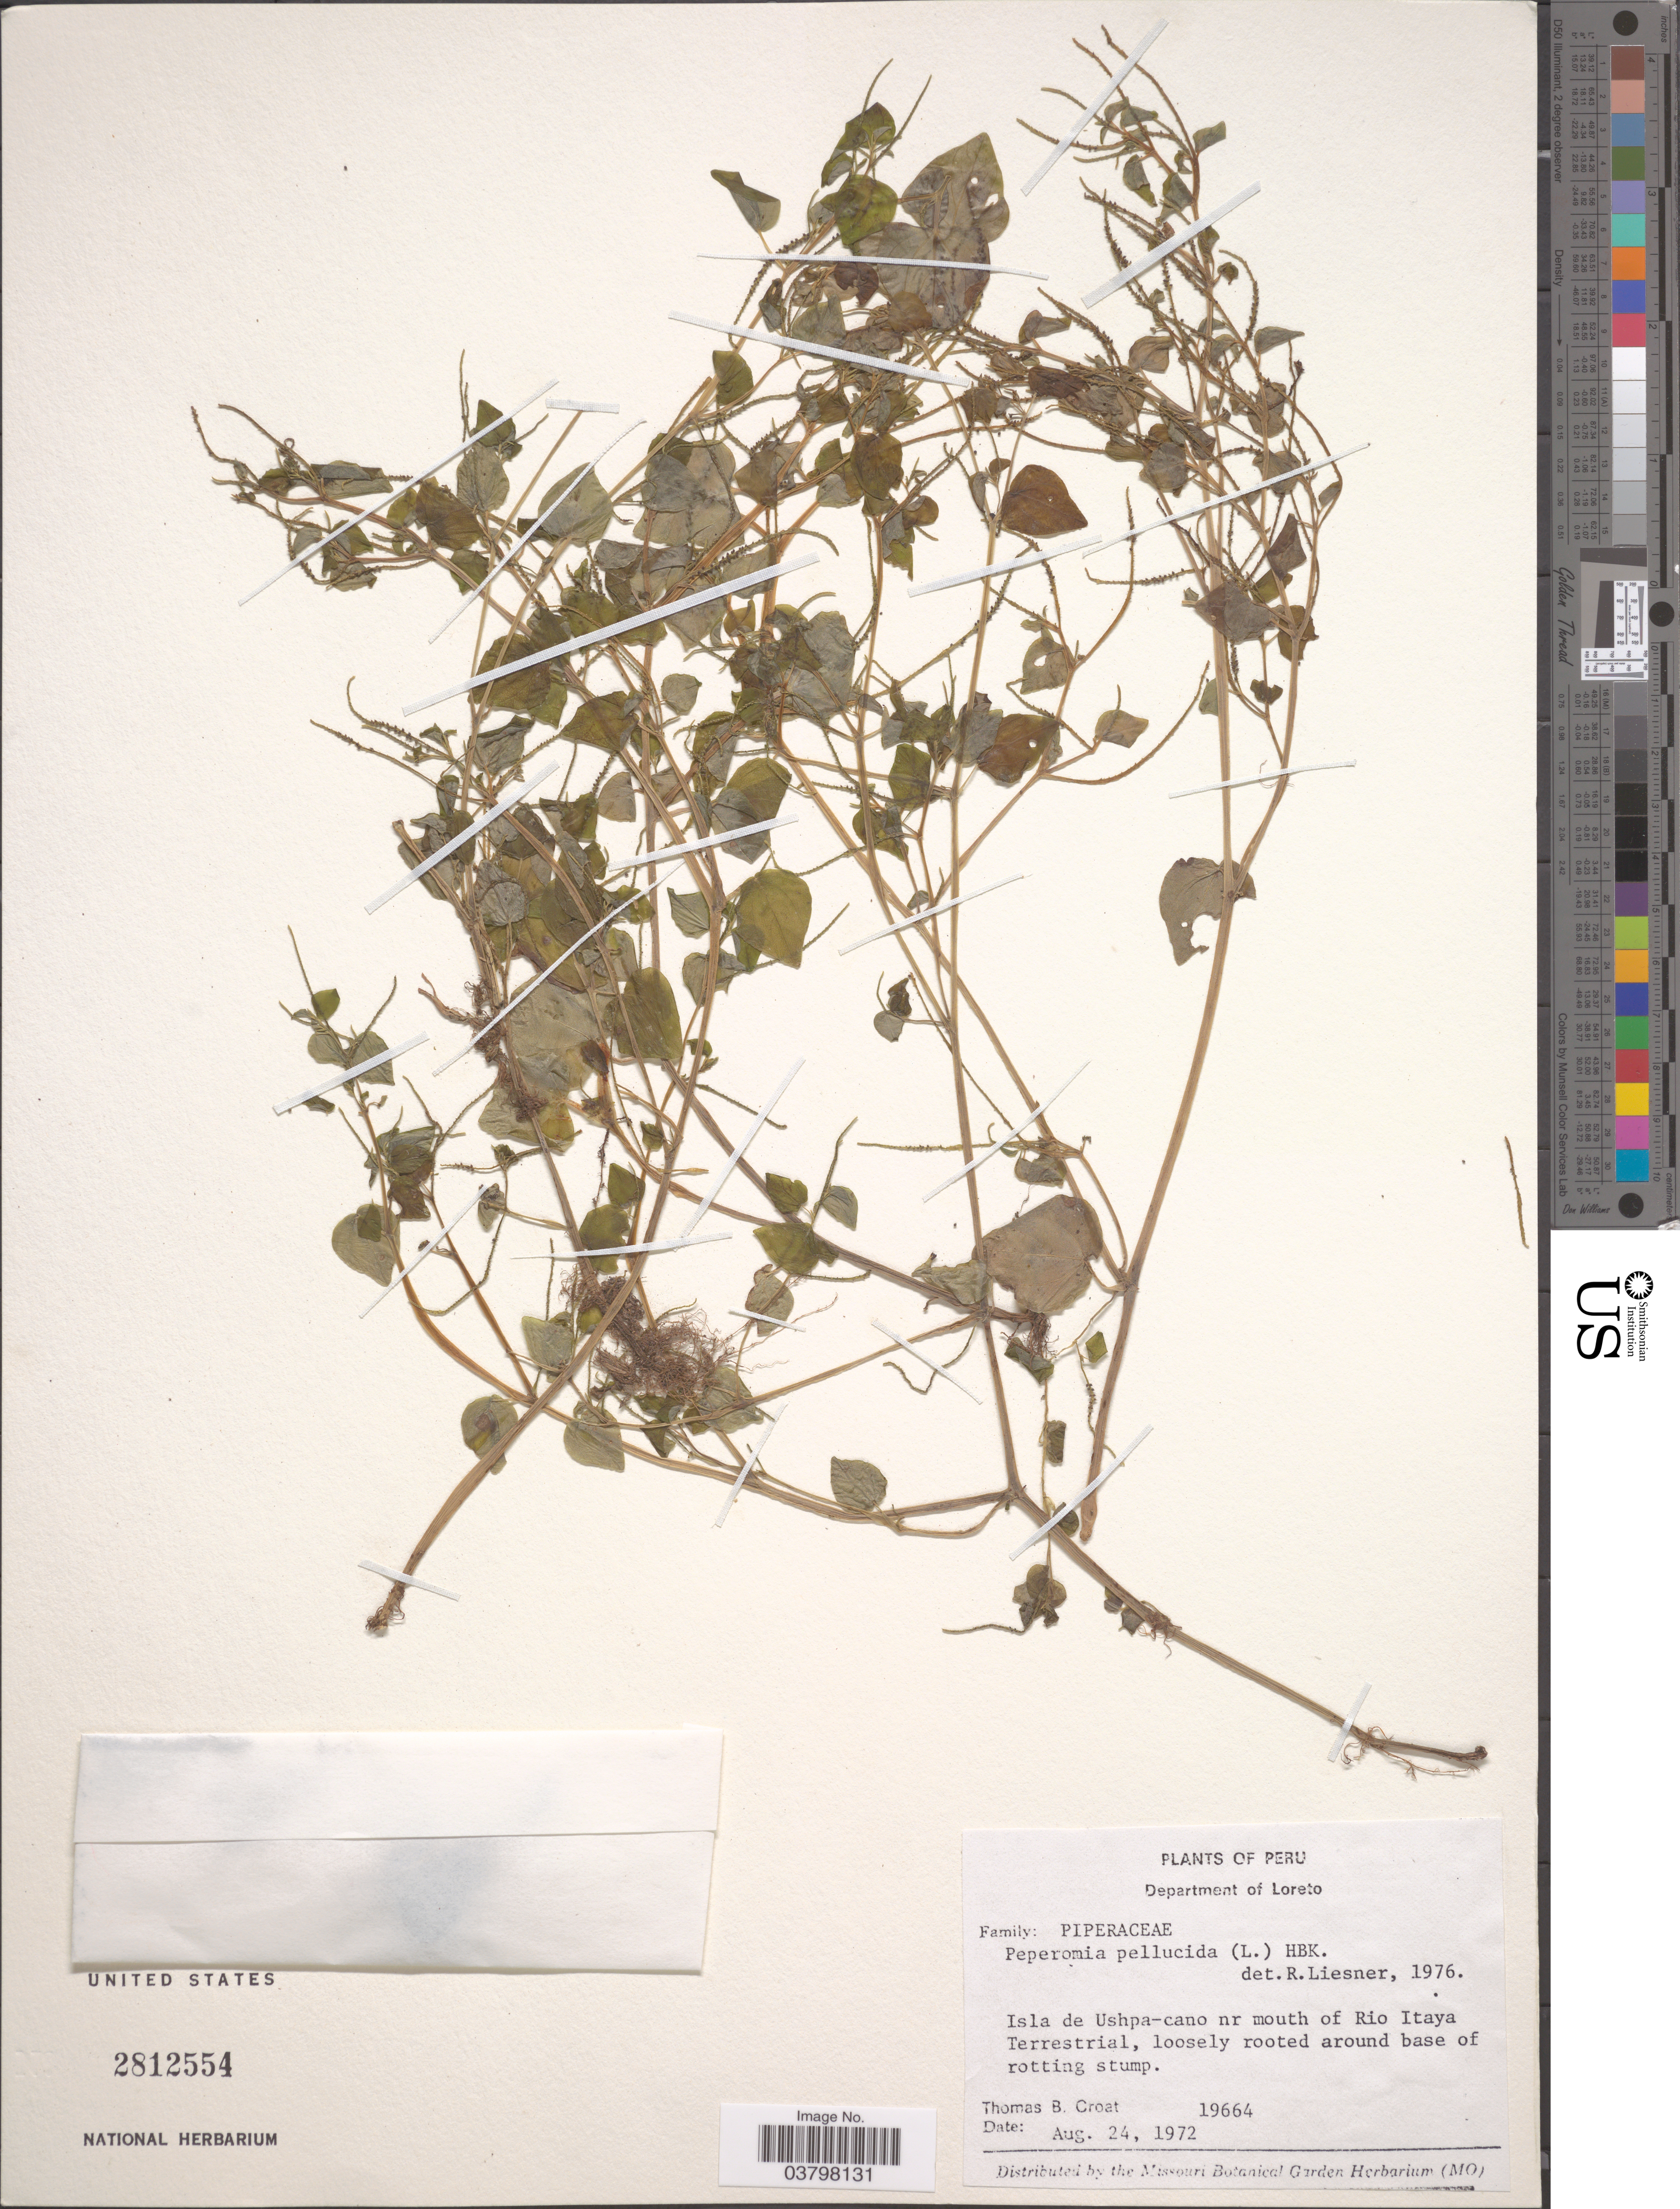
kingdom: Plantae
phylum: Tracheophyta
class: Magnoliopsida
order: Piperales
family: Piperaceae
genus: Peperomia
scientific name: Peperomia pellucida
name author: (L.) Kunth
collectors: T. B. Croat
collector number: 19664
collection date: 1972-08-24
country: Peru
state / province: Loreto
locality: Department of Loreto. Isla de Ushpa-cano nr mouth of Rio Itaya Terrestrial.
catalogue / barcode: US 2812554